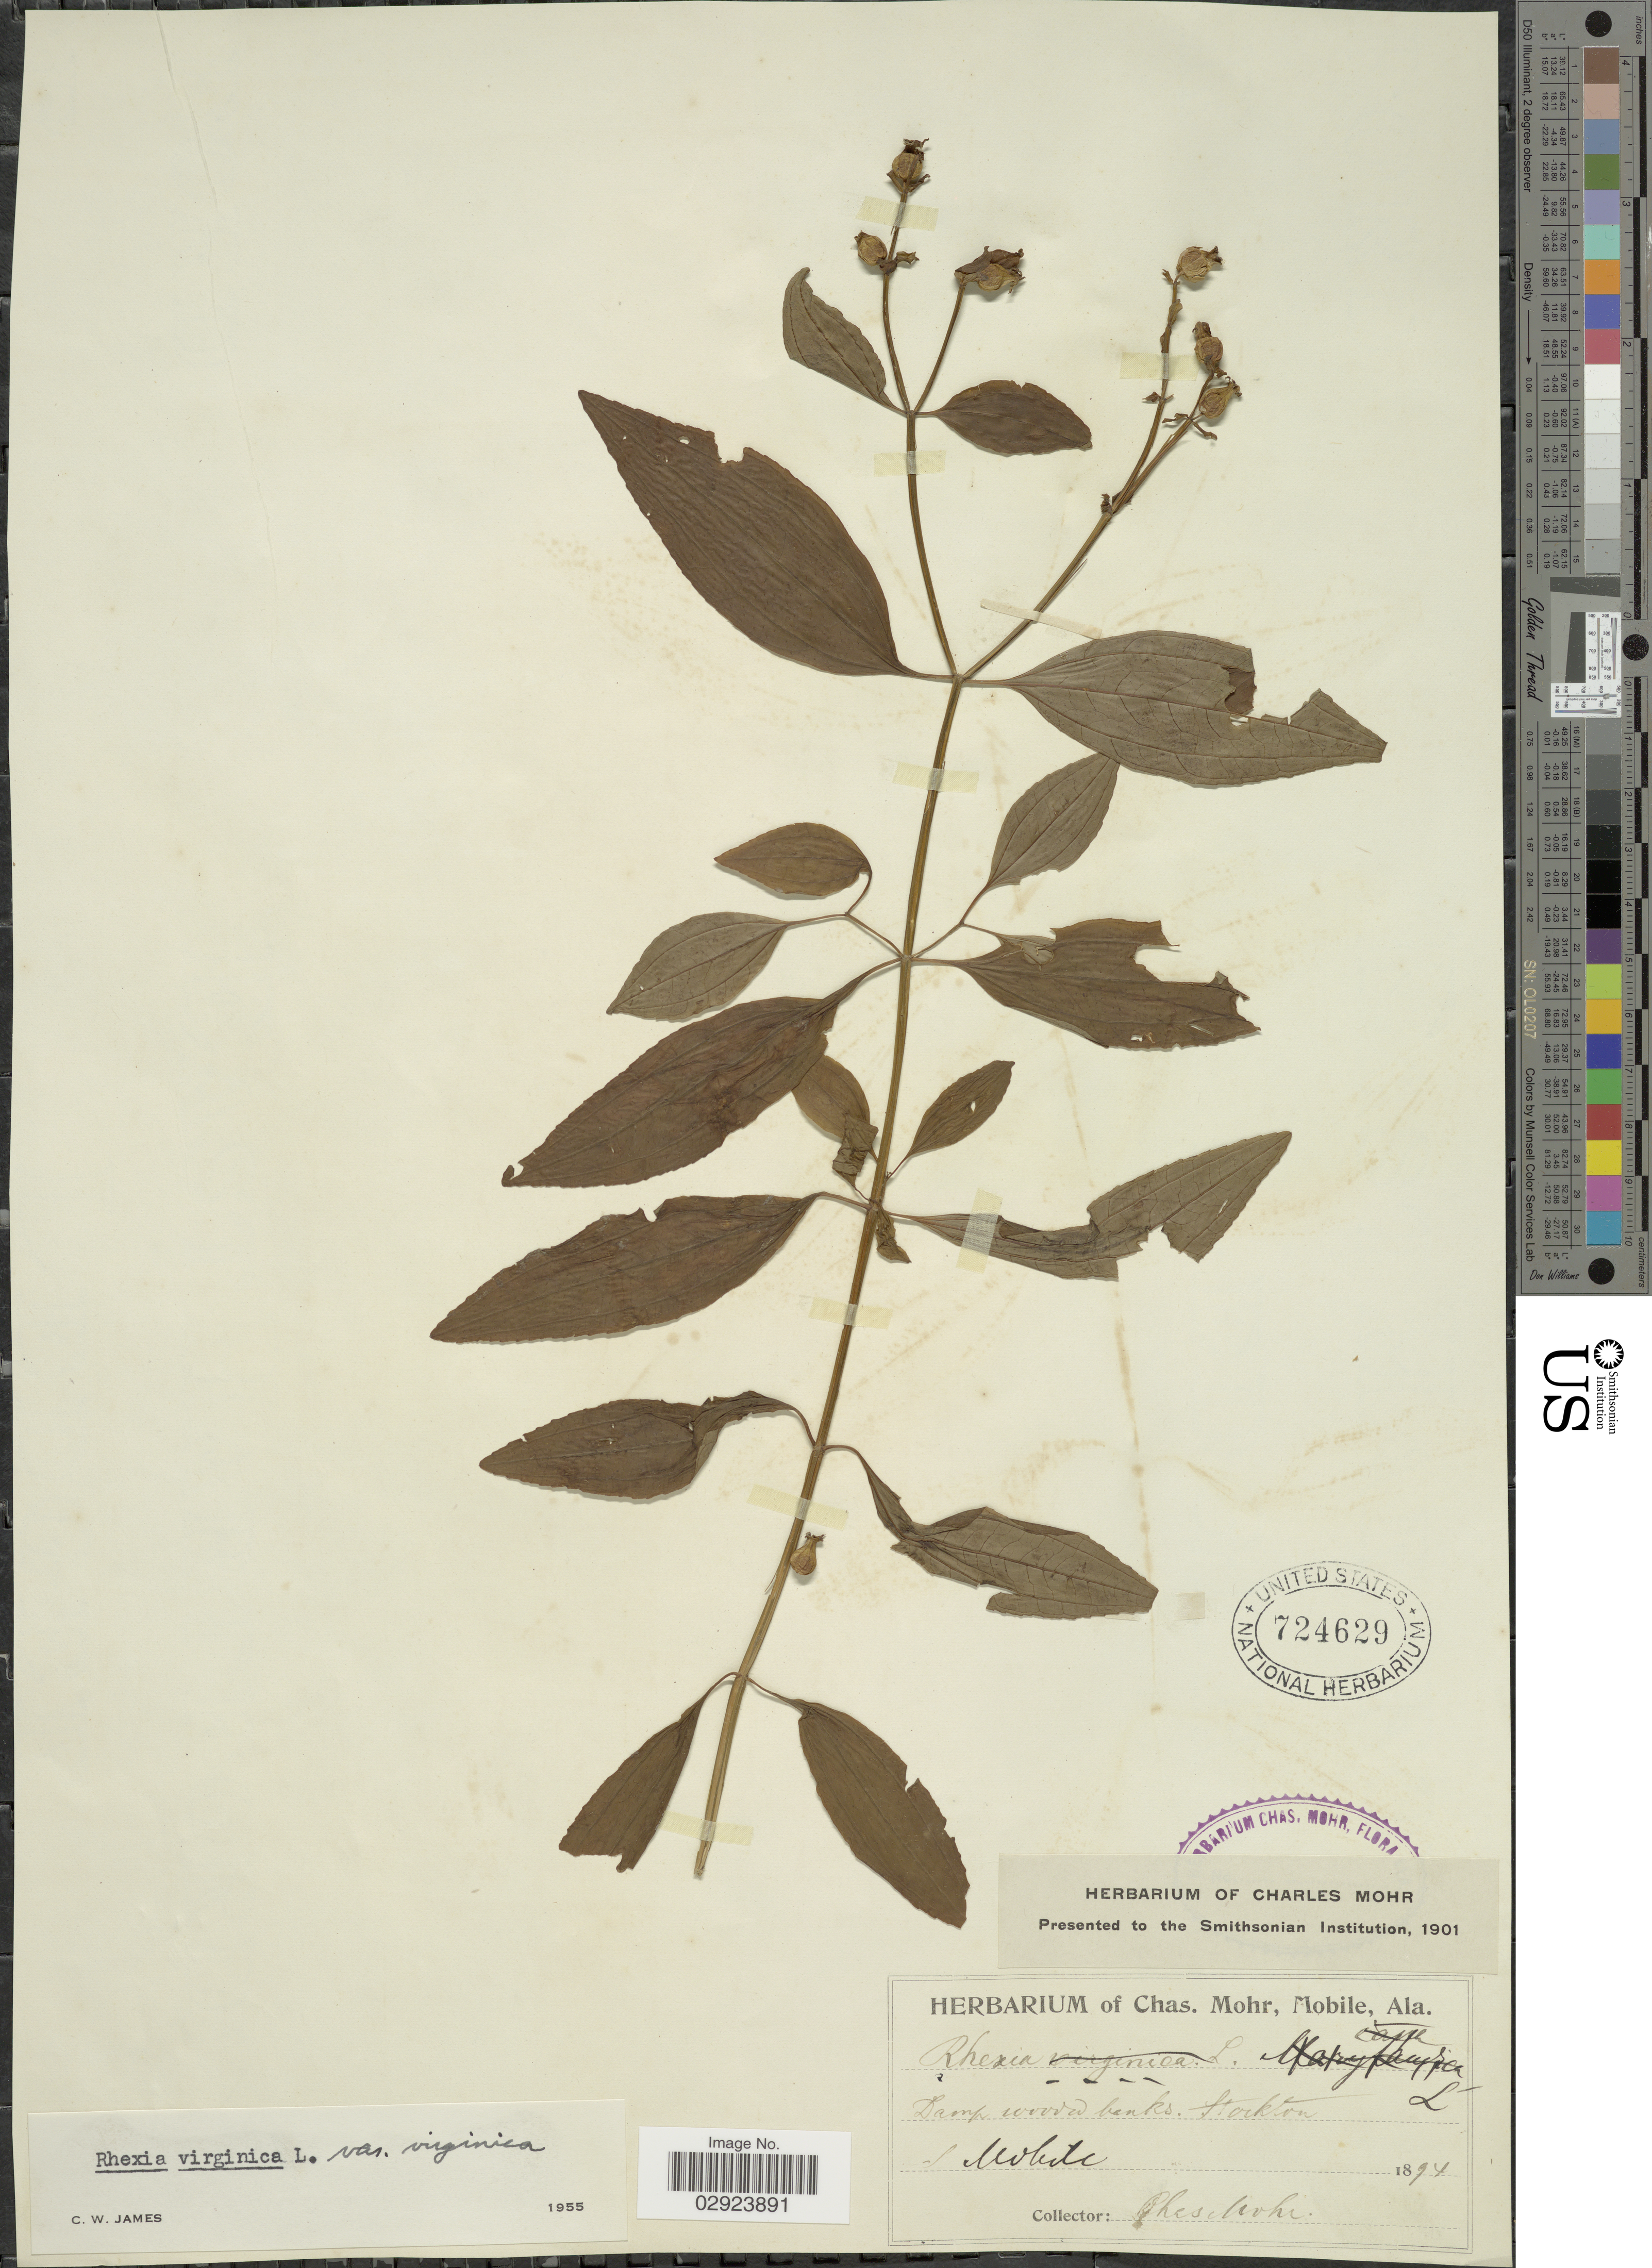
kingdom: Plantae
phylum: Tracheophyta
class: Magnoliopsida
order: Myrtales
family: Melastomataceae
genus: Rhexia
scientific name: Rhexia virginica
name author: L.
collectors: Mohr, C. T. (herbarium)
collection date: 1894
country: United States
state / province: Alabama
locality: Damp wood banks. Stockton. S Mobile.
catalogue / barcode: US 724629